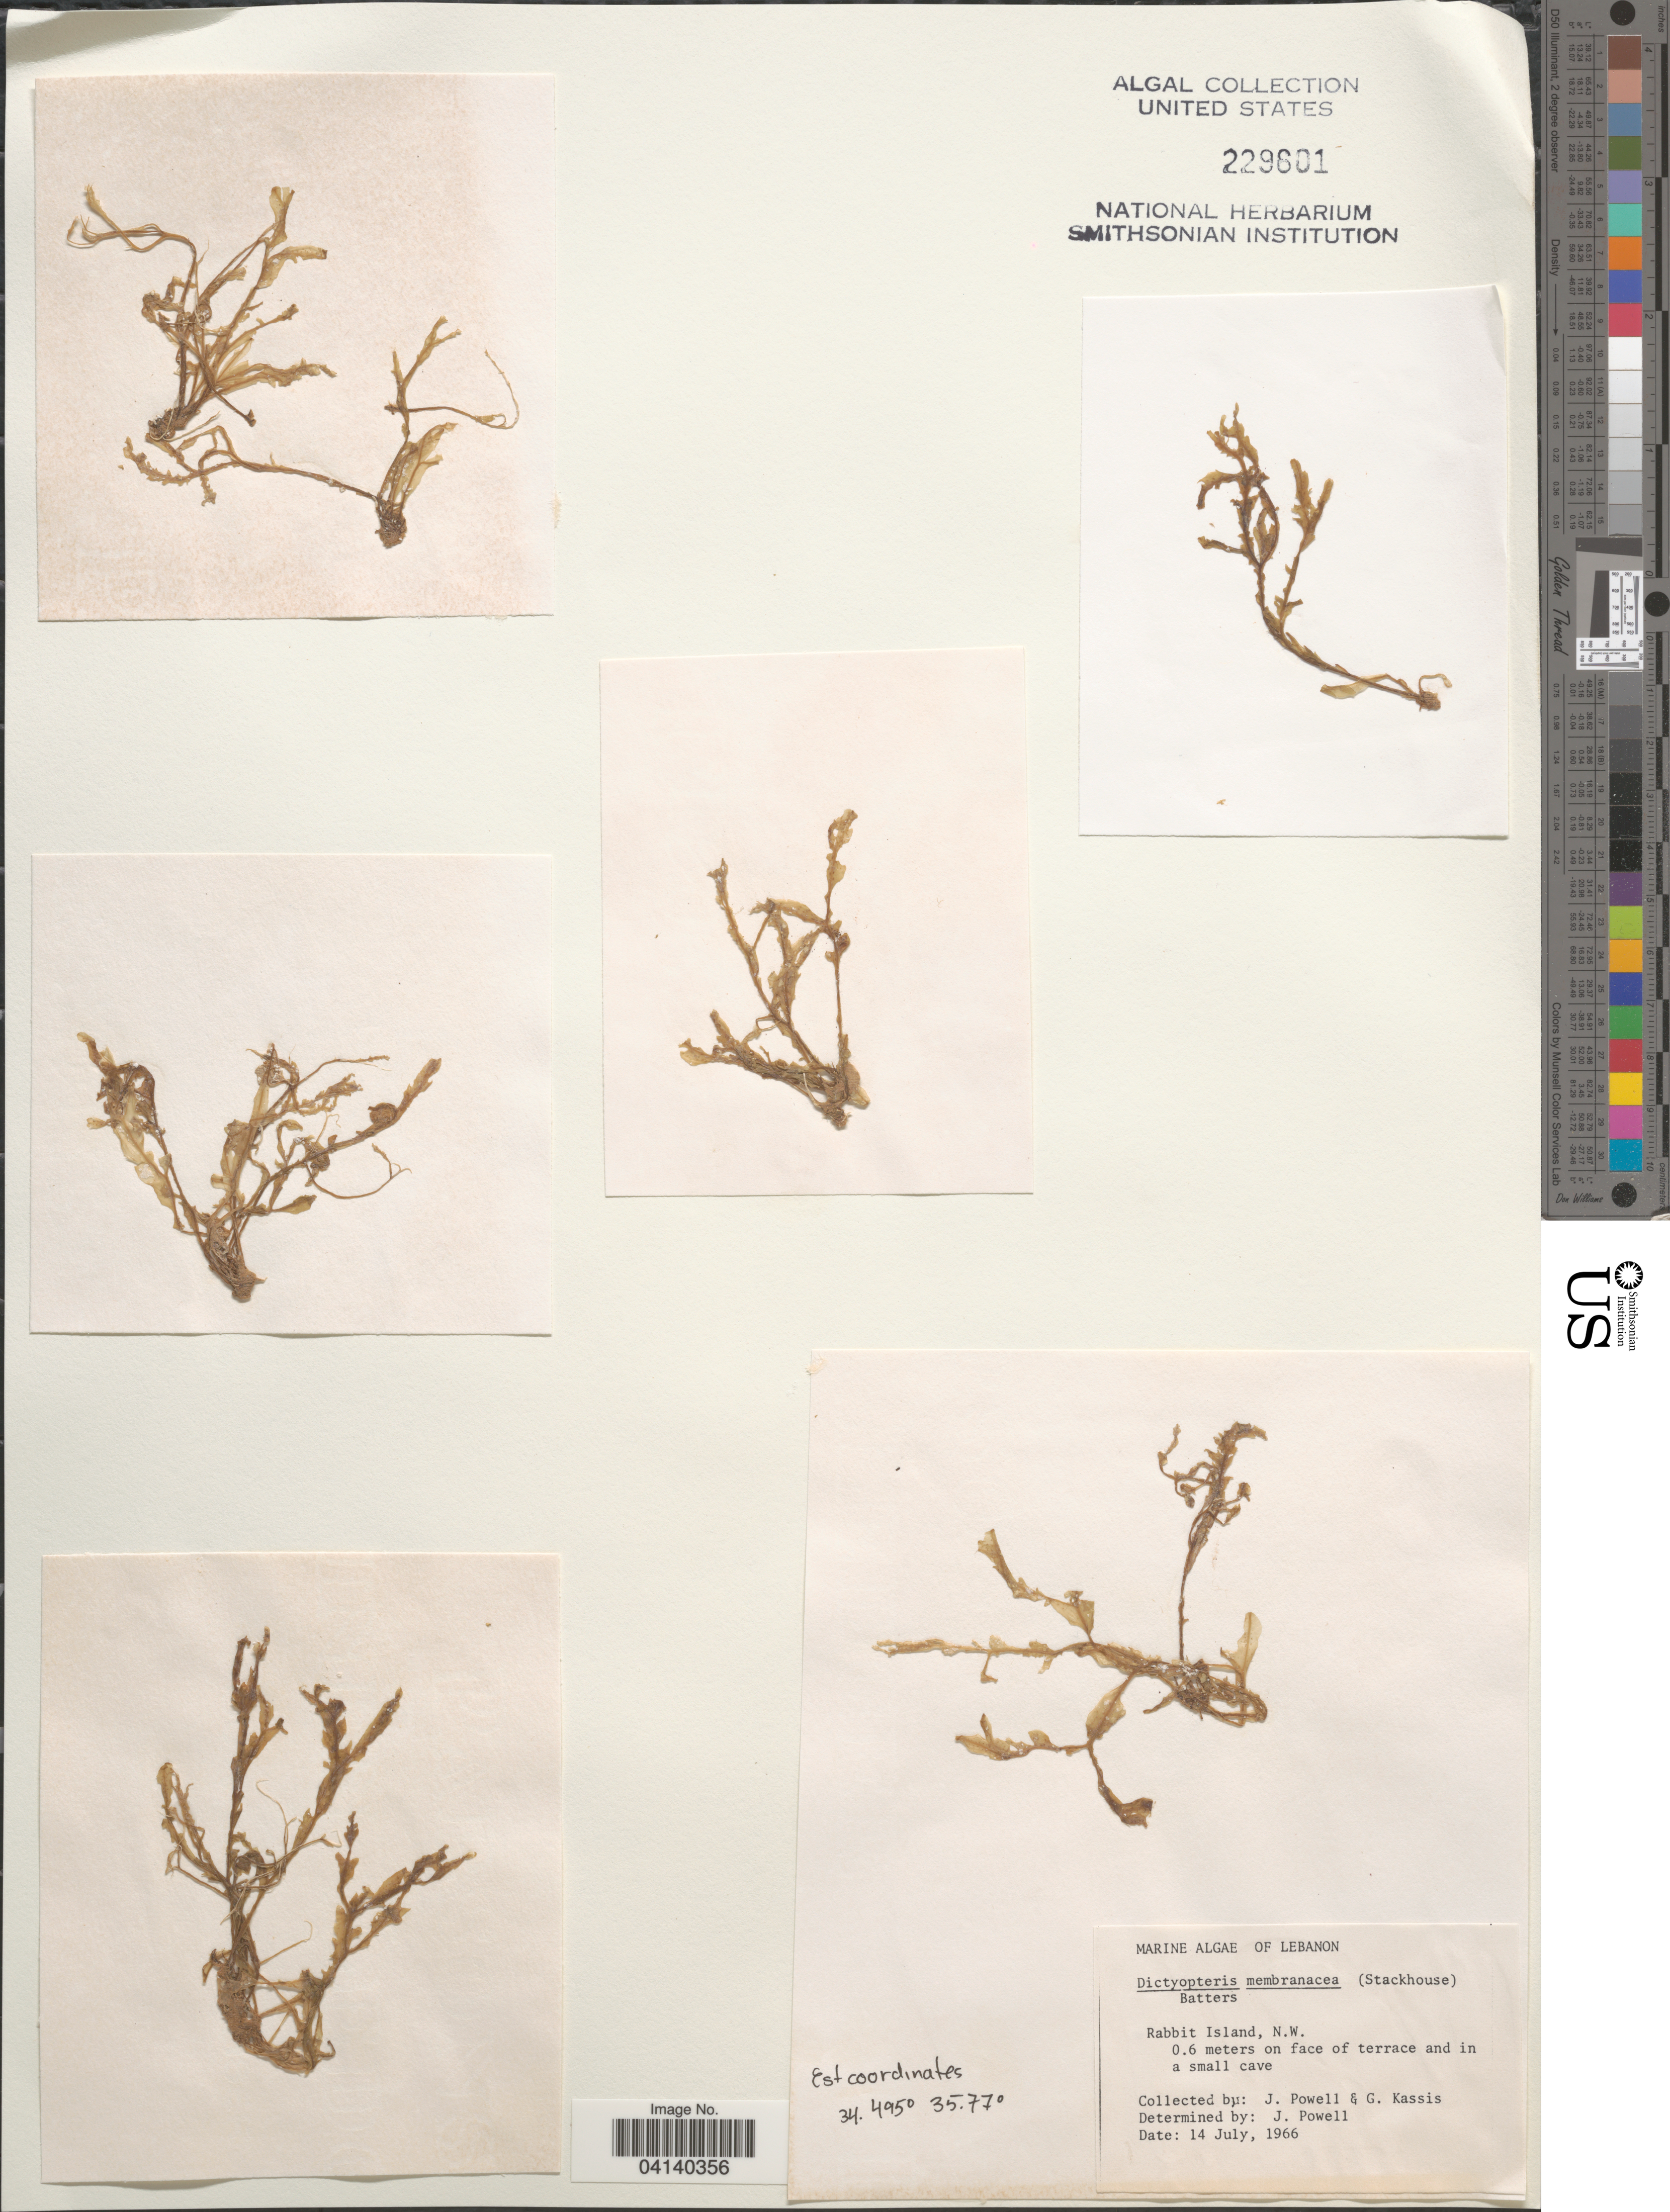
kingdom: Chromista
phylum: Ochrophyta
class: Phaeophyceae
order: Dictyotales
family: Dictyotaceae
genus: Dictyopteris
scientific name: Dictyopteris polypodioides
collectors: J. Powell & G. Kassis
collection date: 1966-07-14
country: Lebanon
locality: Rabbit Island, N.W.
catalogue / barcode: US 229601